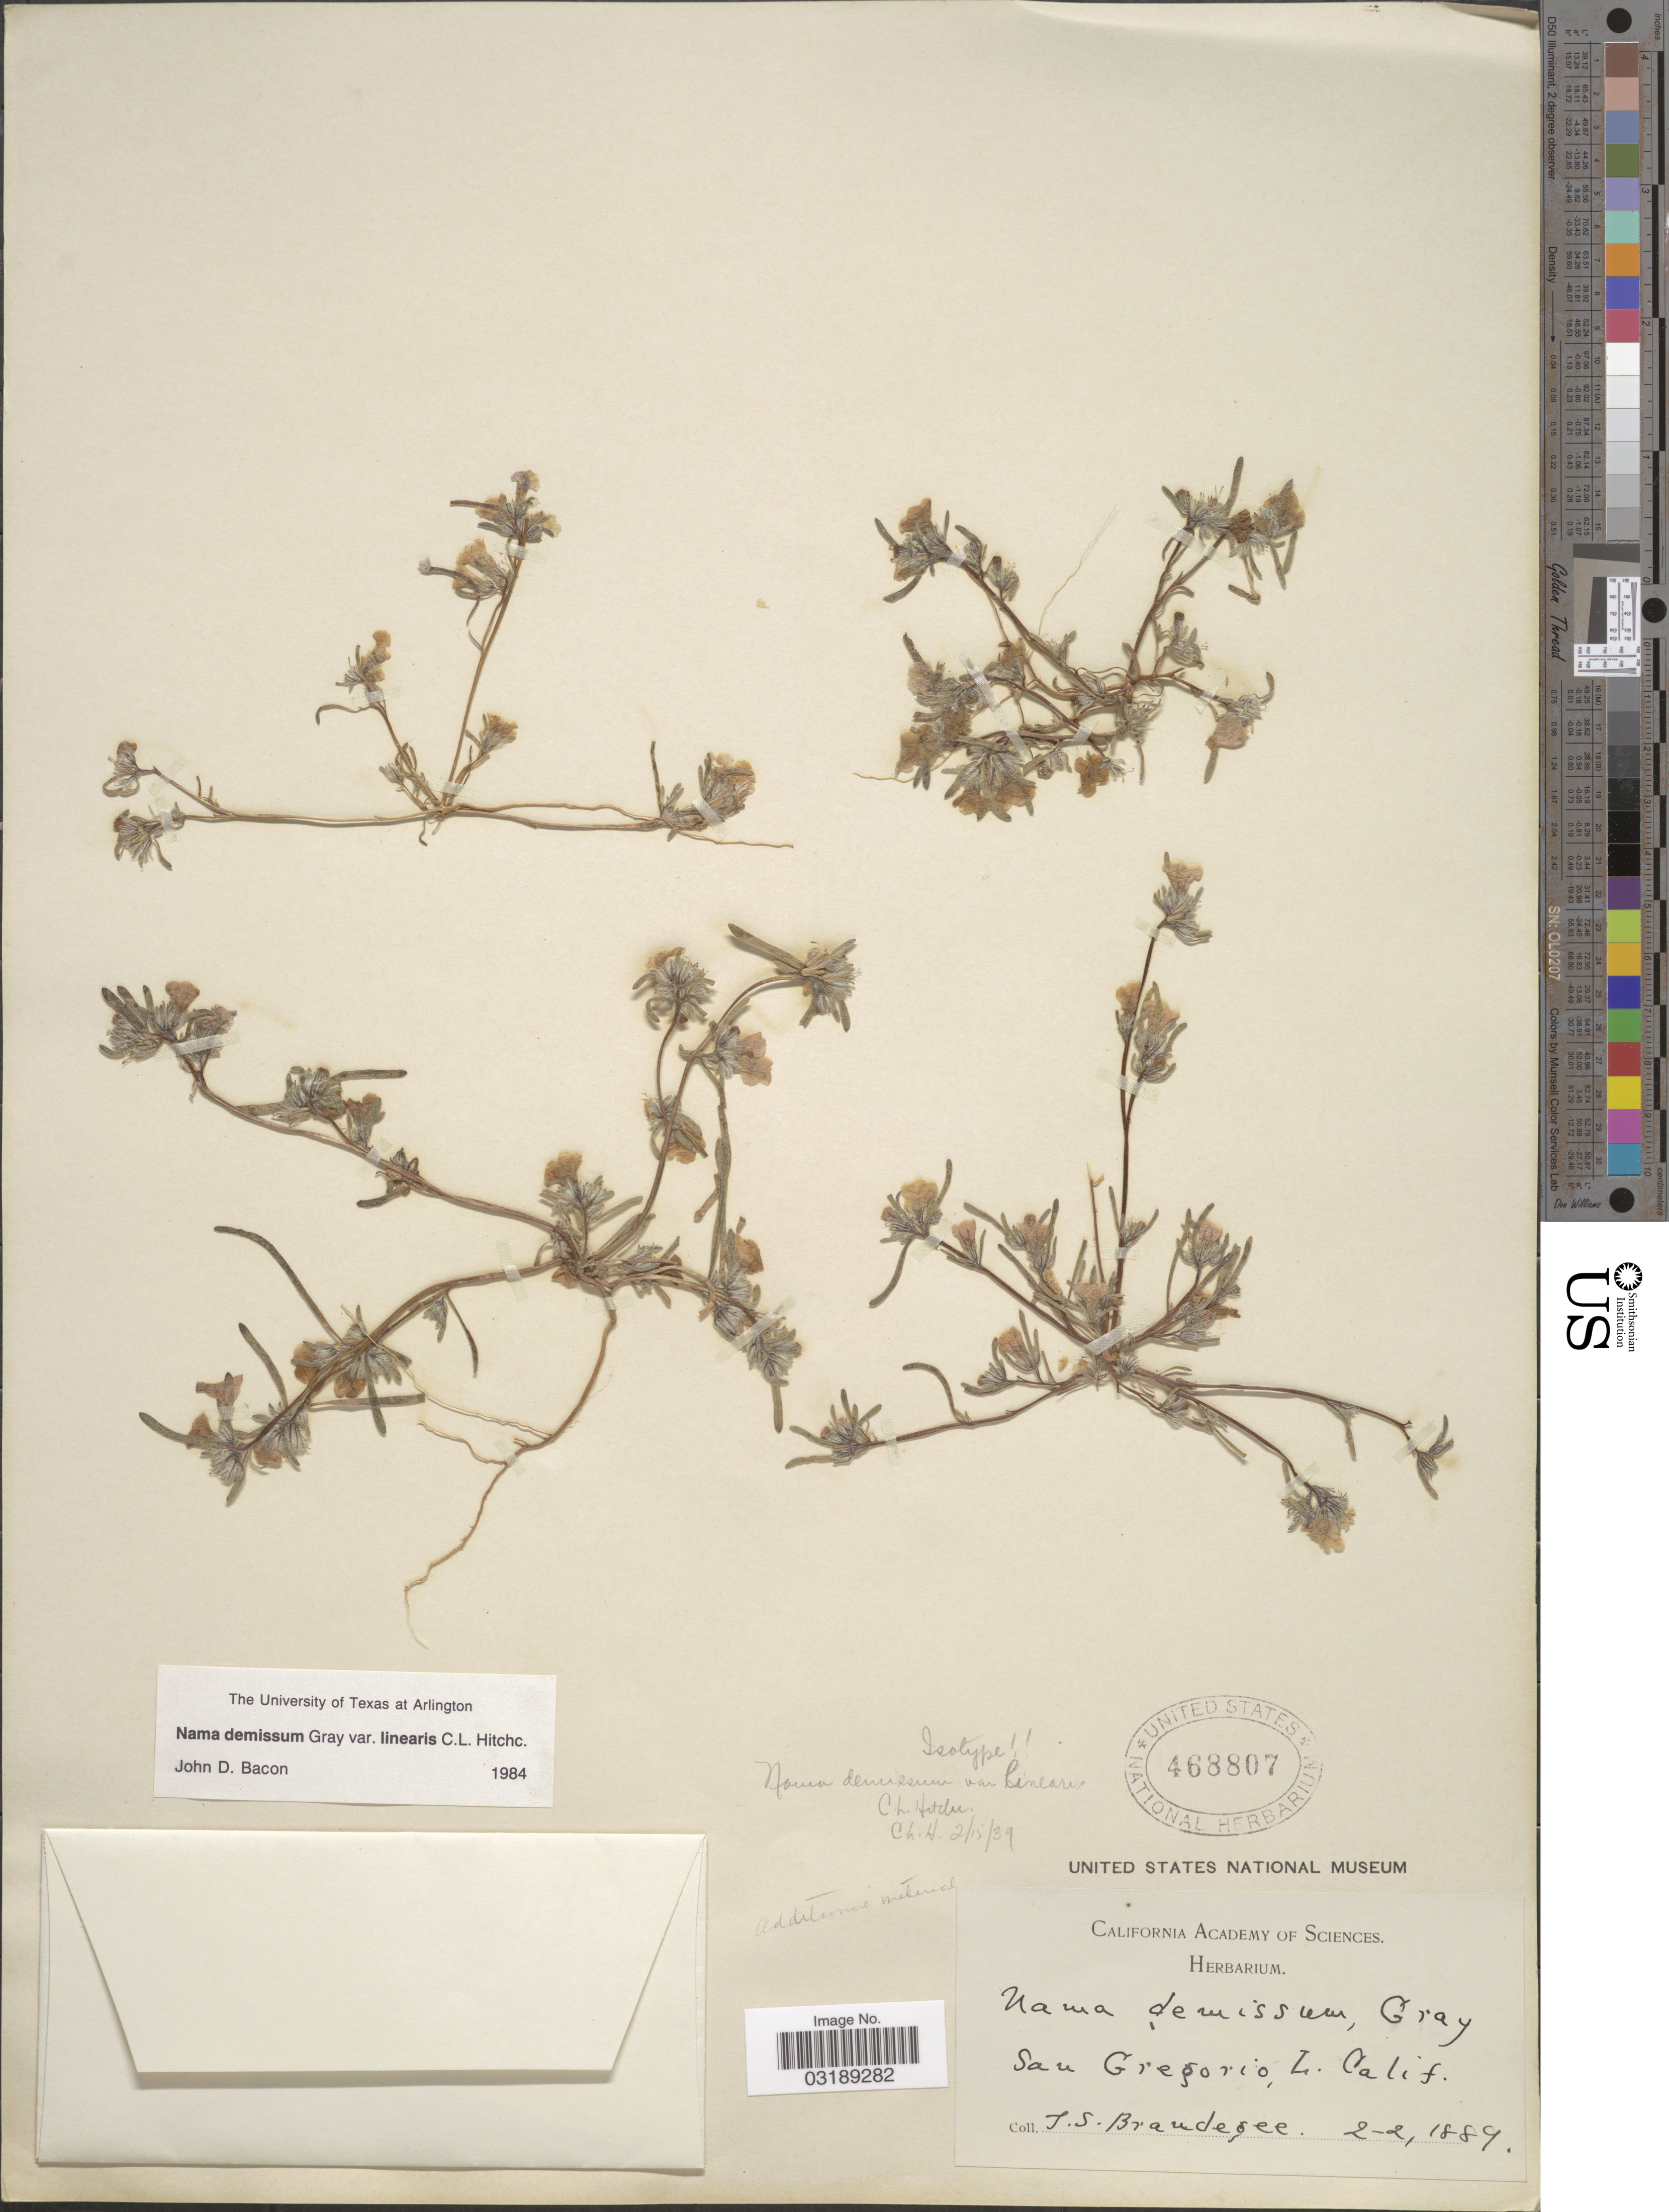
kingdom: Plantae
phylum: Tracheophyta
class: Magnoliopsida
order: Boraginales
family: Namaceae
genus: Nama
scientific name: Nama demissa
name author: A. Gray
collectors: T. S. Brandegee (herbarium)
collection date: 1889-02-02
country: Mexico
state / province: Baja California Sur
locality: San Gregorio, L. Calif.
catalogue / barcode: US 468807